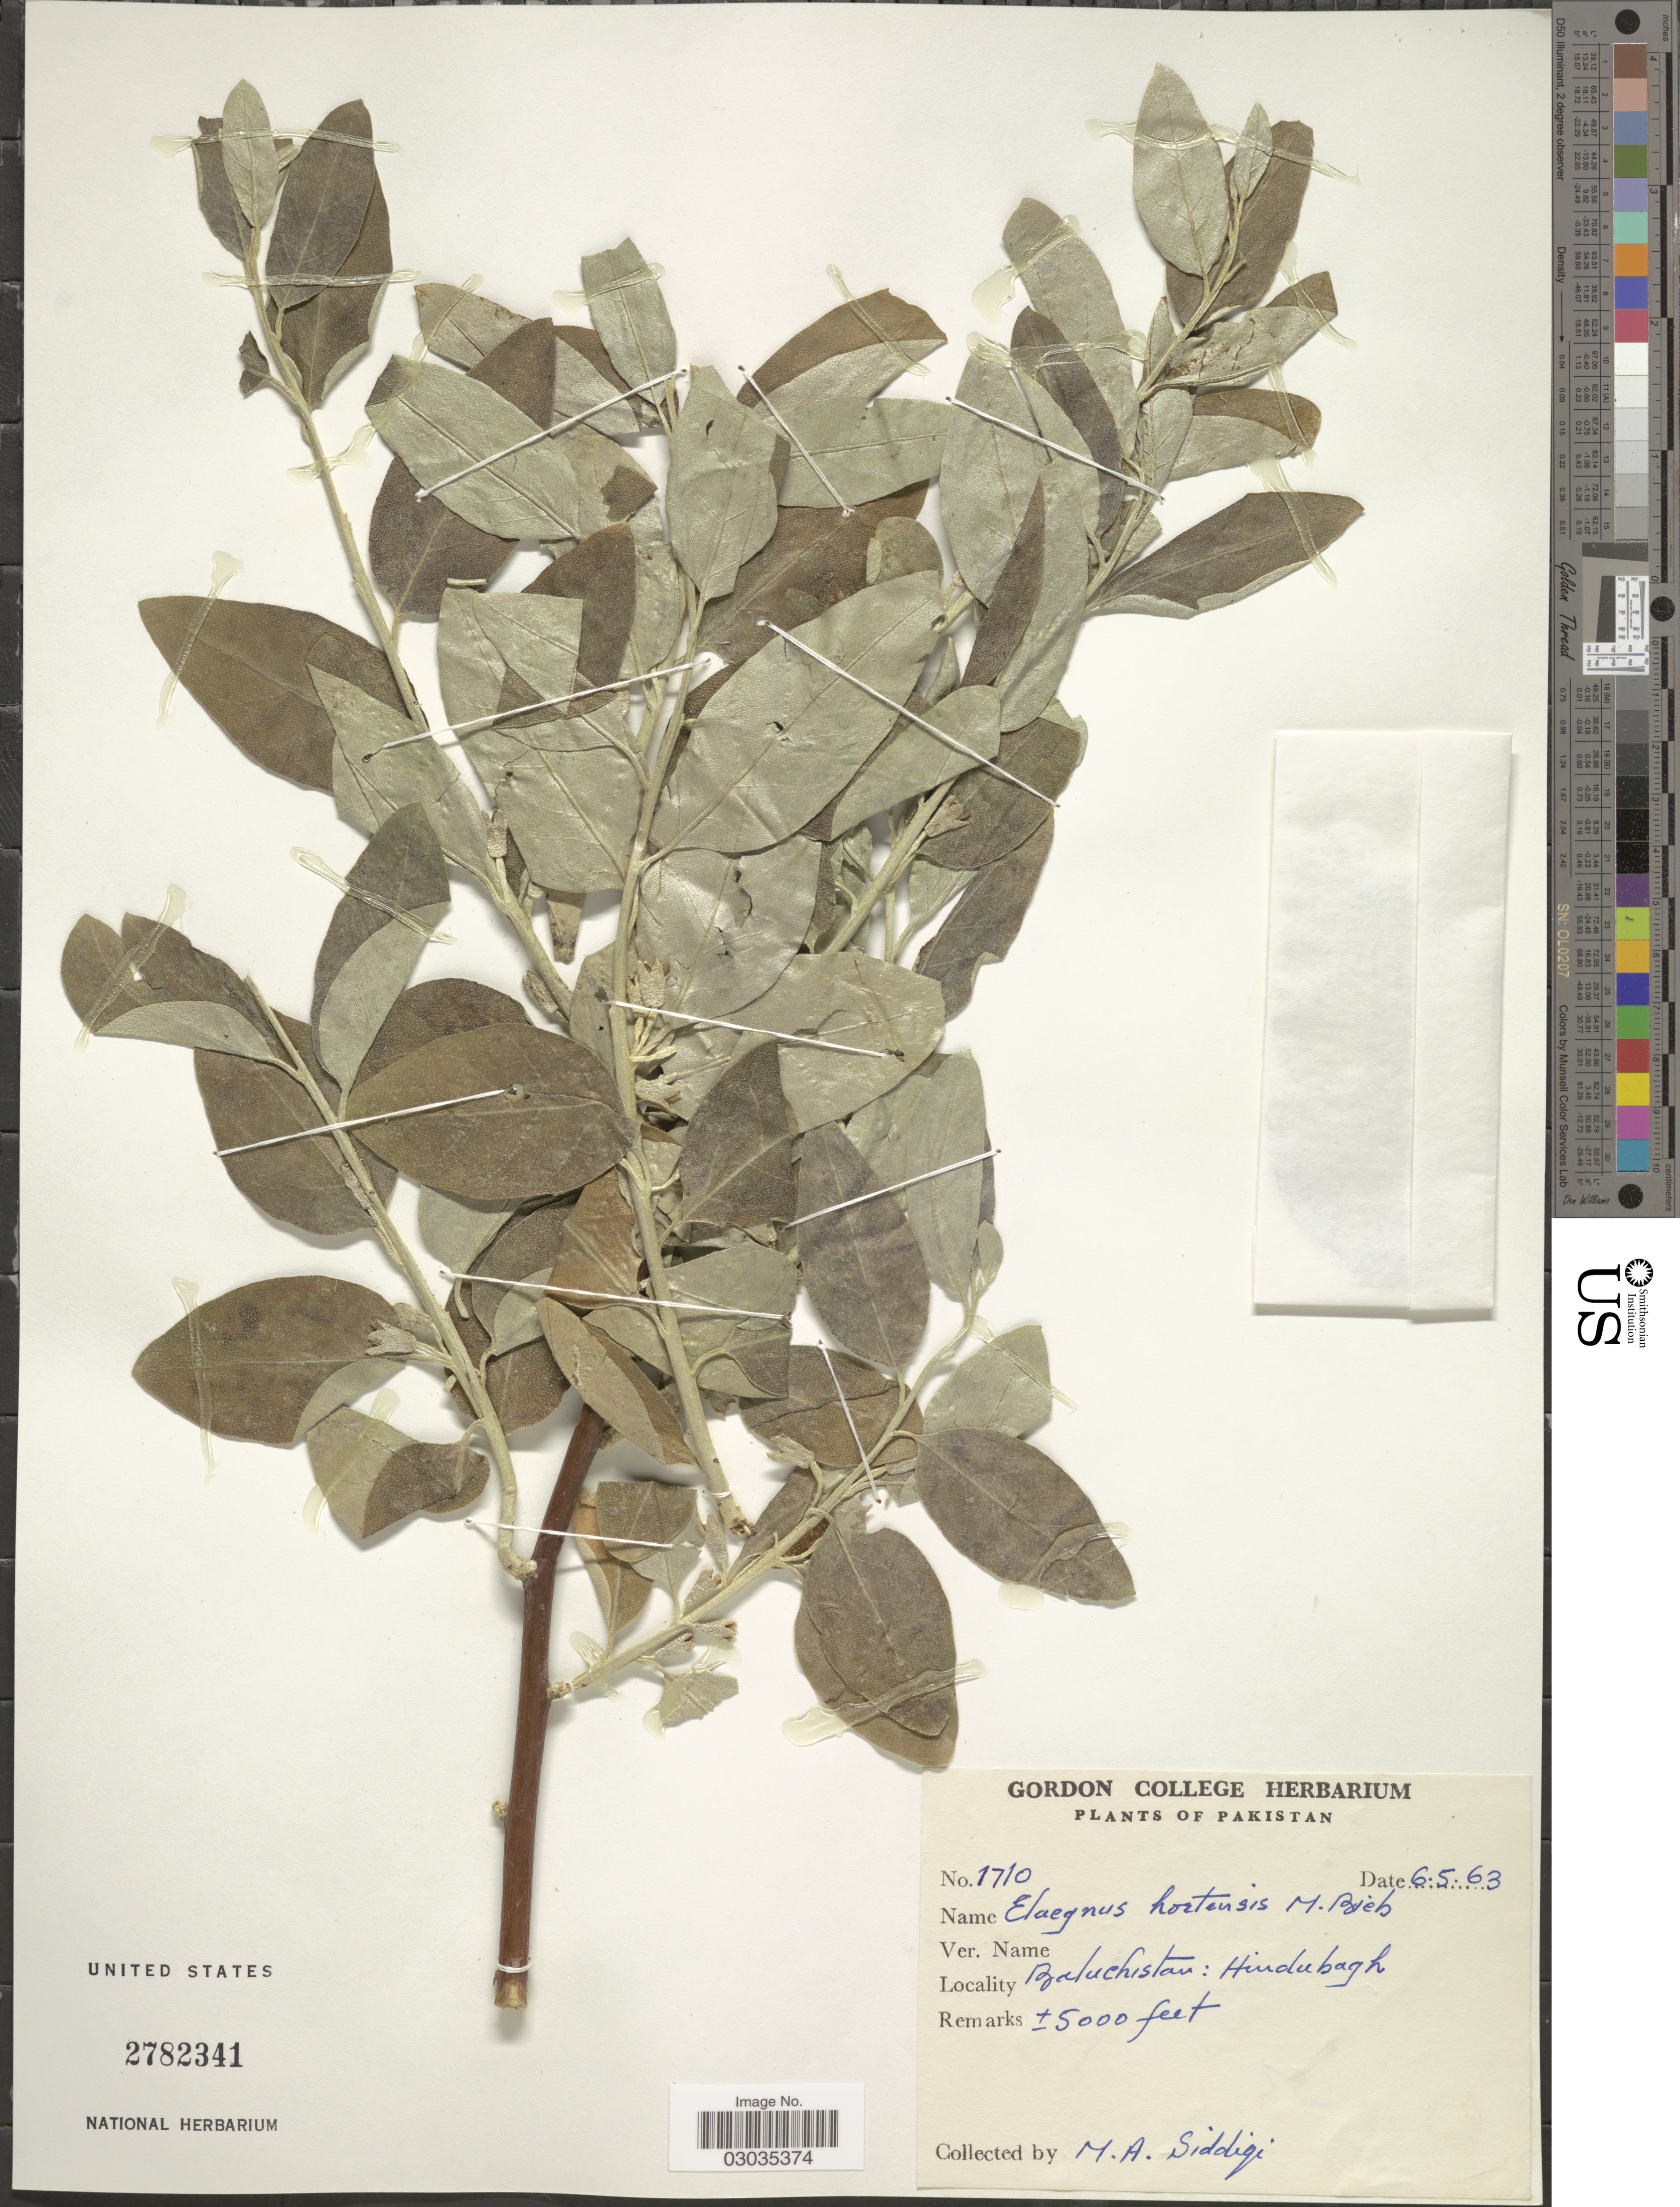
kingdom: Plantae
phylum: Tracheophyta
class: Magnoliopsida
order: Rosales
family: Elaeagnaceae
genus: Elaeagnus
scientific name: Elaeagnus hortensis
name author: M. Bieb.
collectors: M. Siddiqi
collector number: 1710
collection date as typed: Transcribed d/m/y: 6/5/63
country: Pakistan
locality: Baluchistan: Hindubagh.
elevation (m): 1524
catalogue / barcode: US 2782341